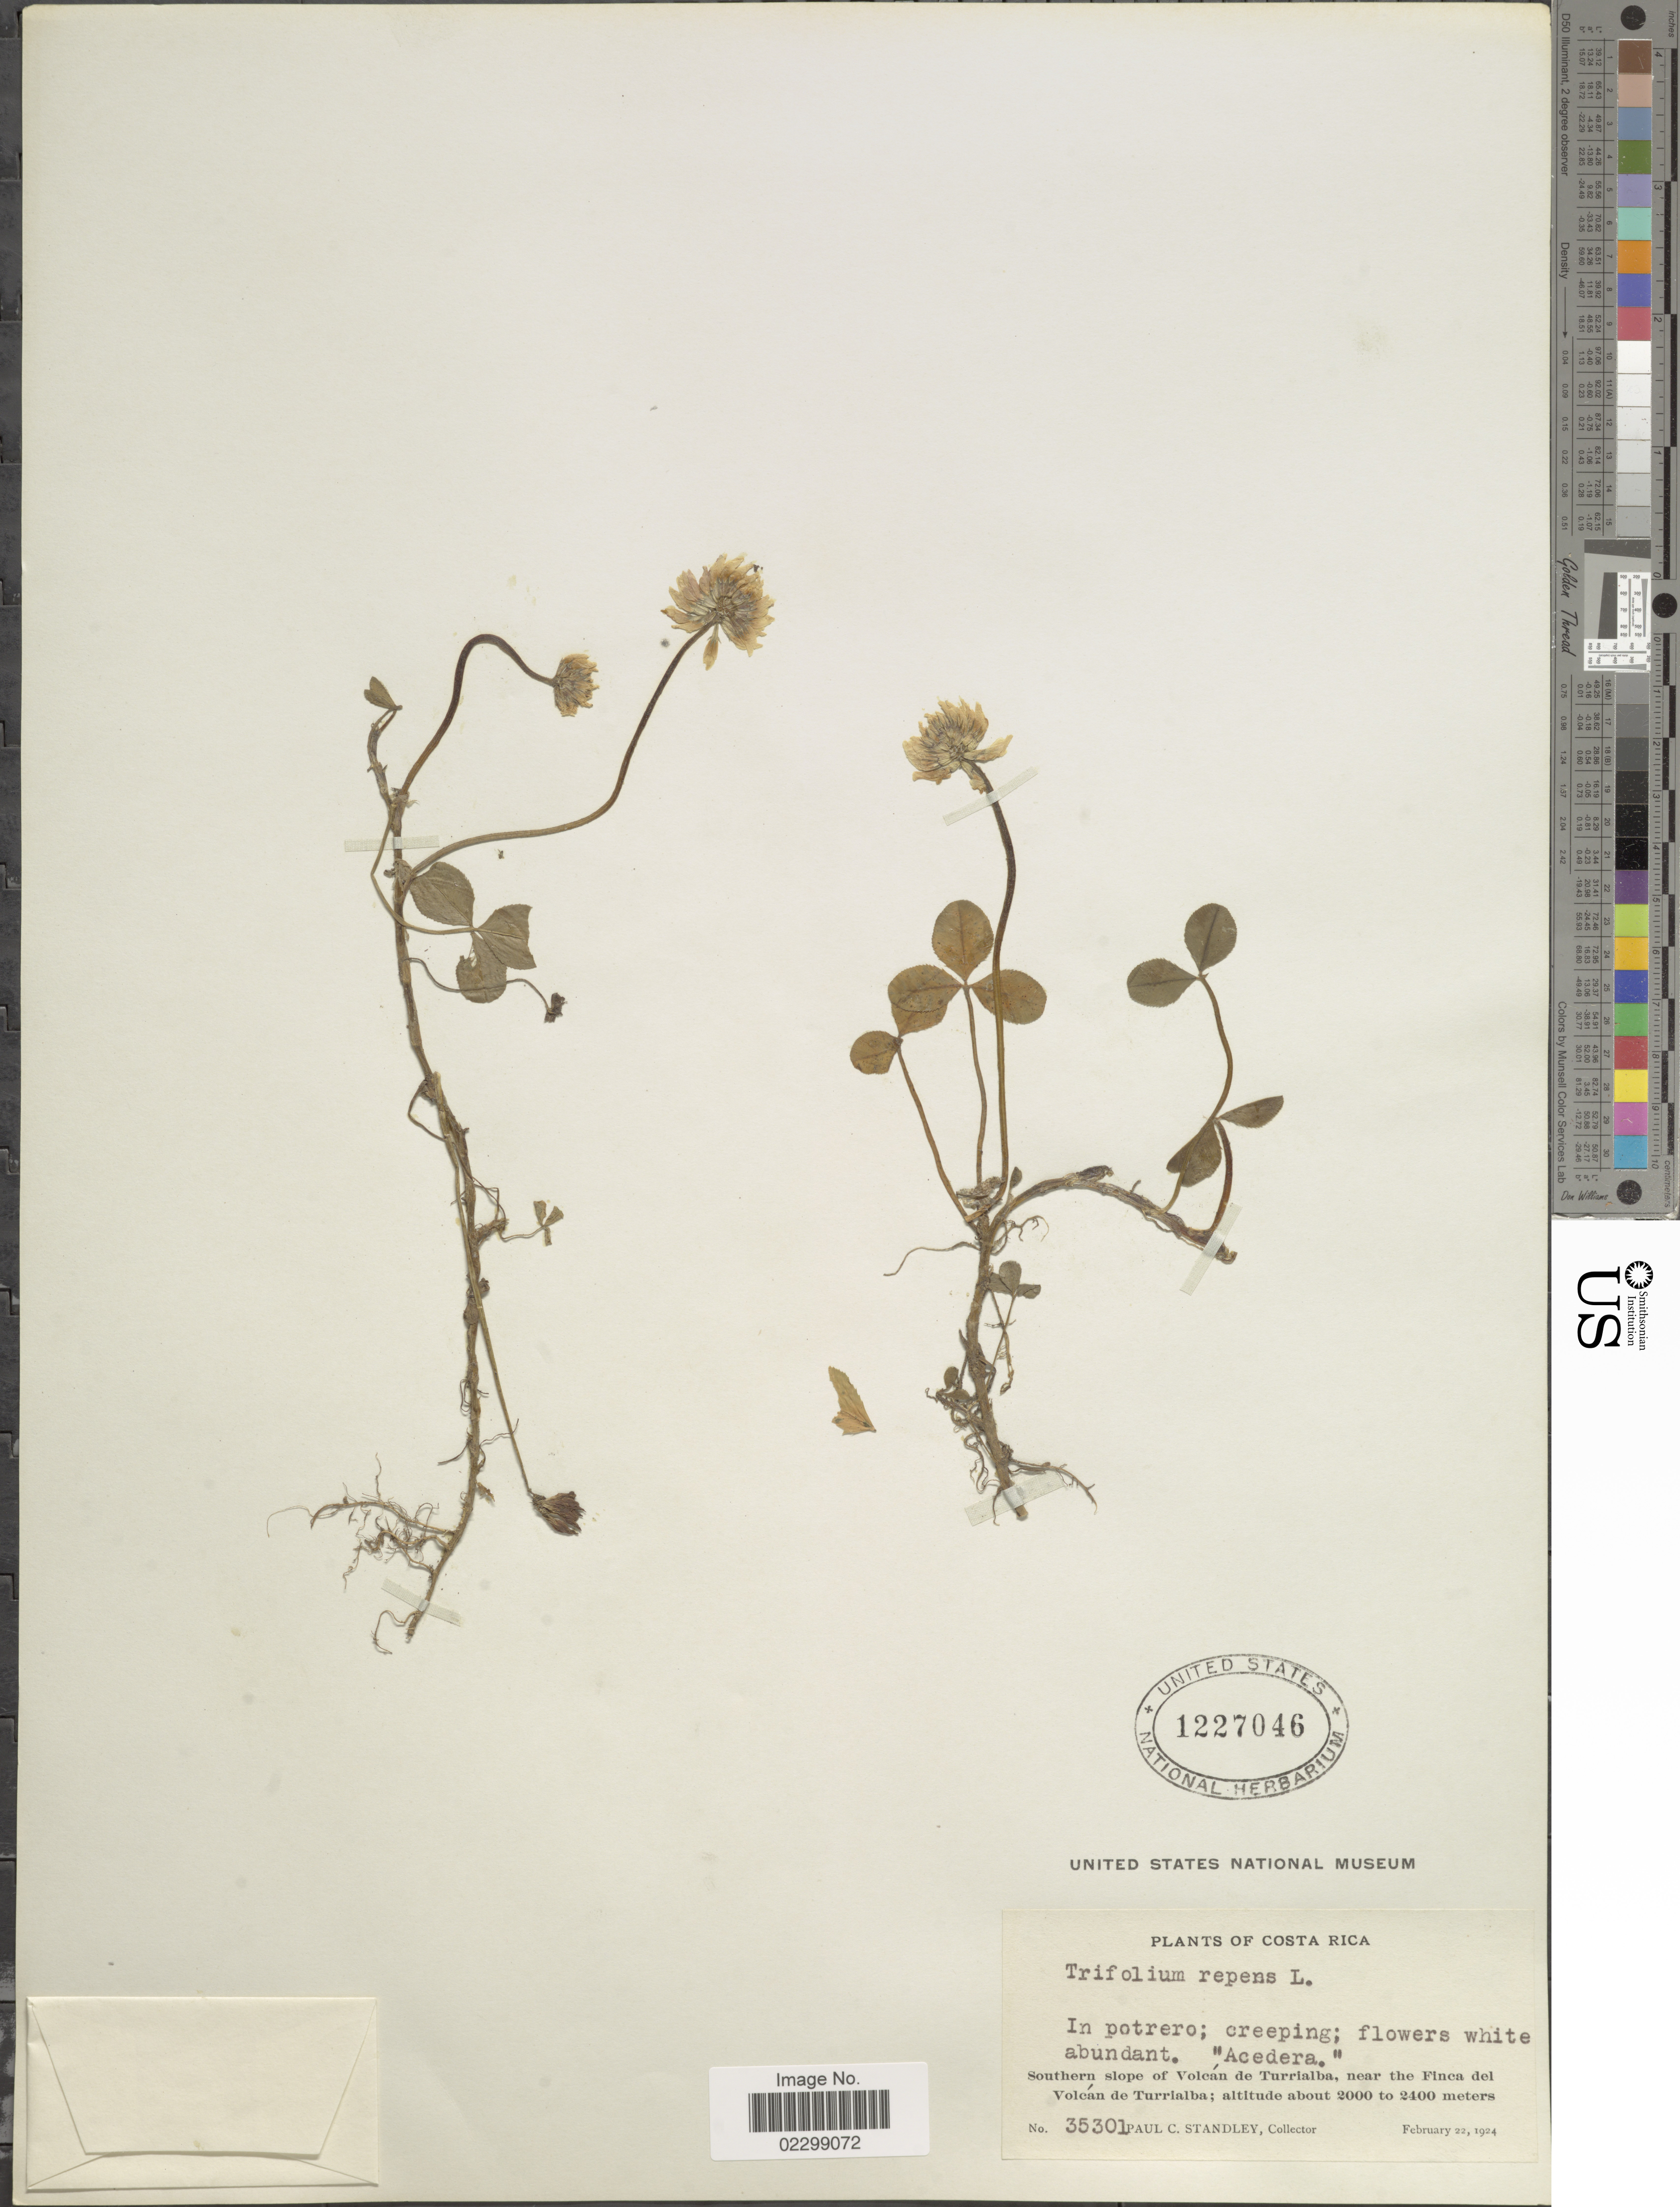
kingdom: Plantae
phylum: Tracheophyta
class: Magnoliopsida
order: Fabales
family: Fabaceae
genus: Trifolium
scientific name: Trifolium repens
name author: L.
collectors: P. C. Standley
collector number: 35301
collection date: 1924-02-22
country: Costa Rica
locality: In potrero, Southern slope of Volcán de Turrialba, near the Finca del Volcán de Turrialba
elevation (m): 2000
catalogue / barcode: US 1227046